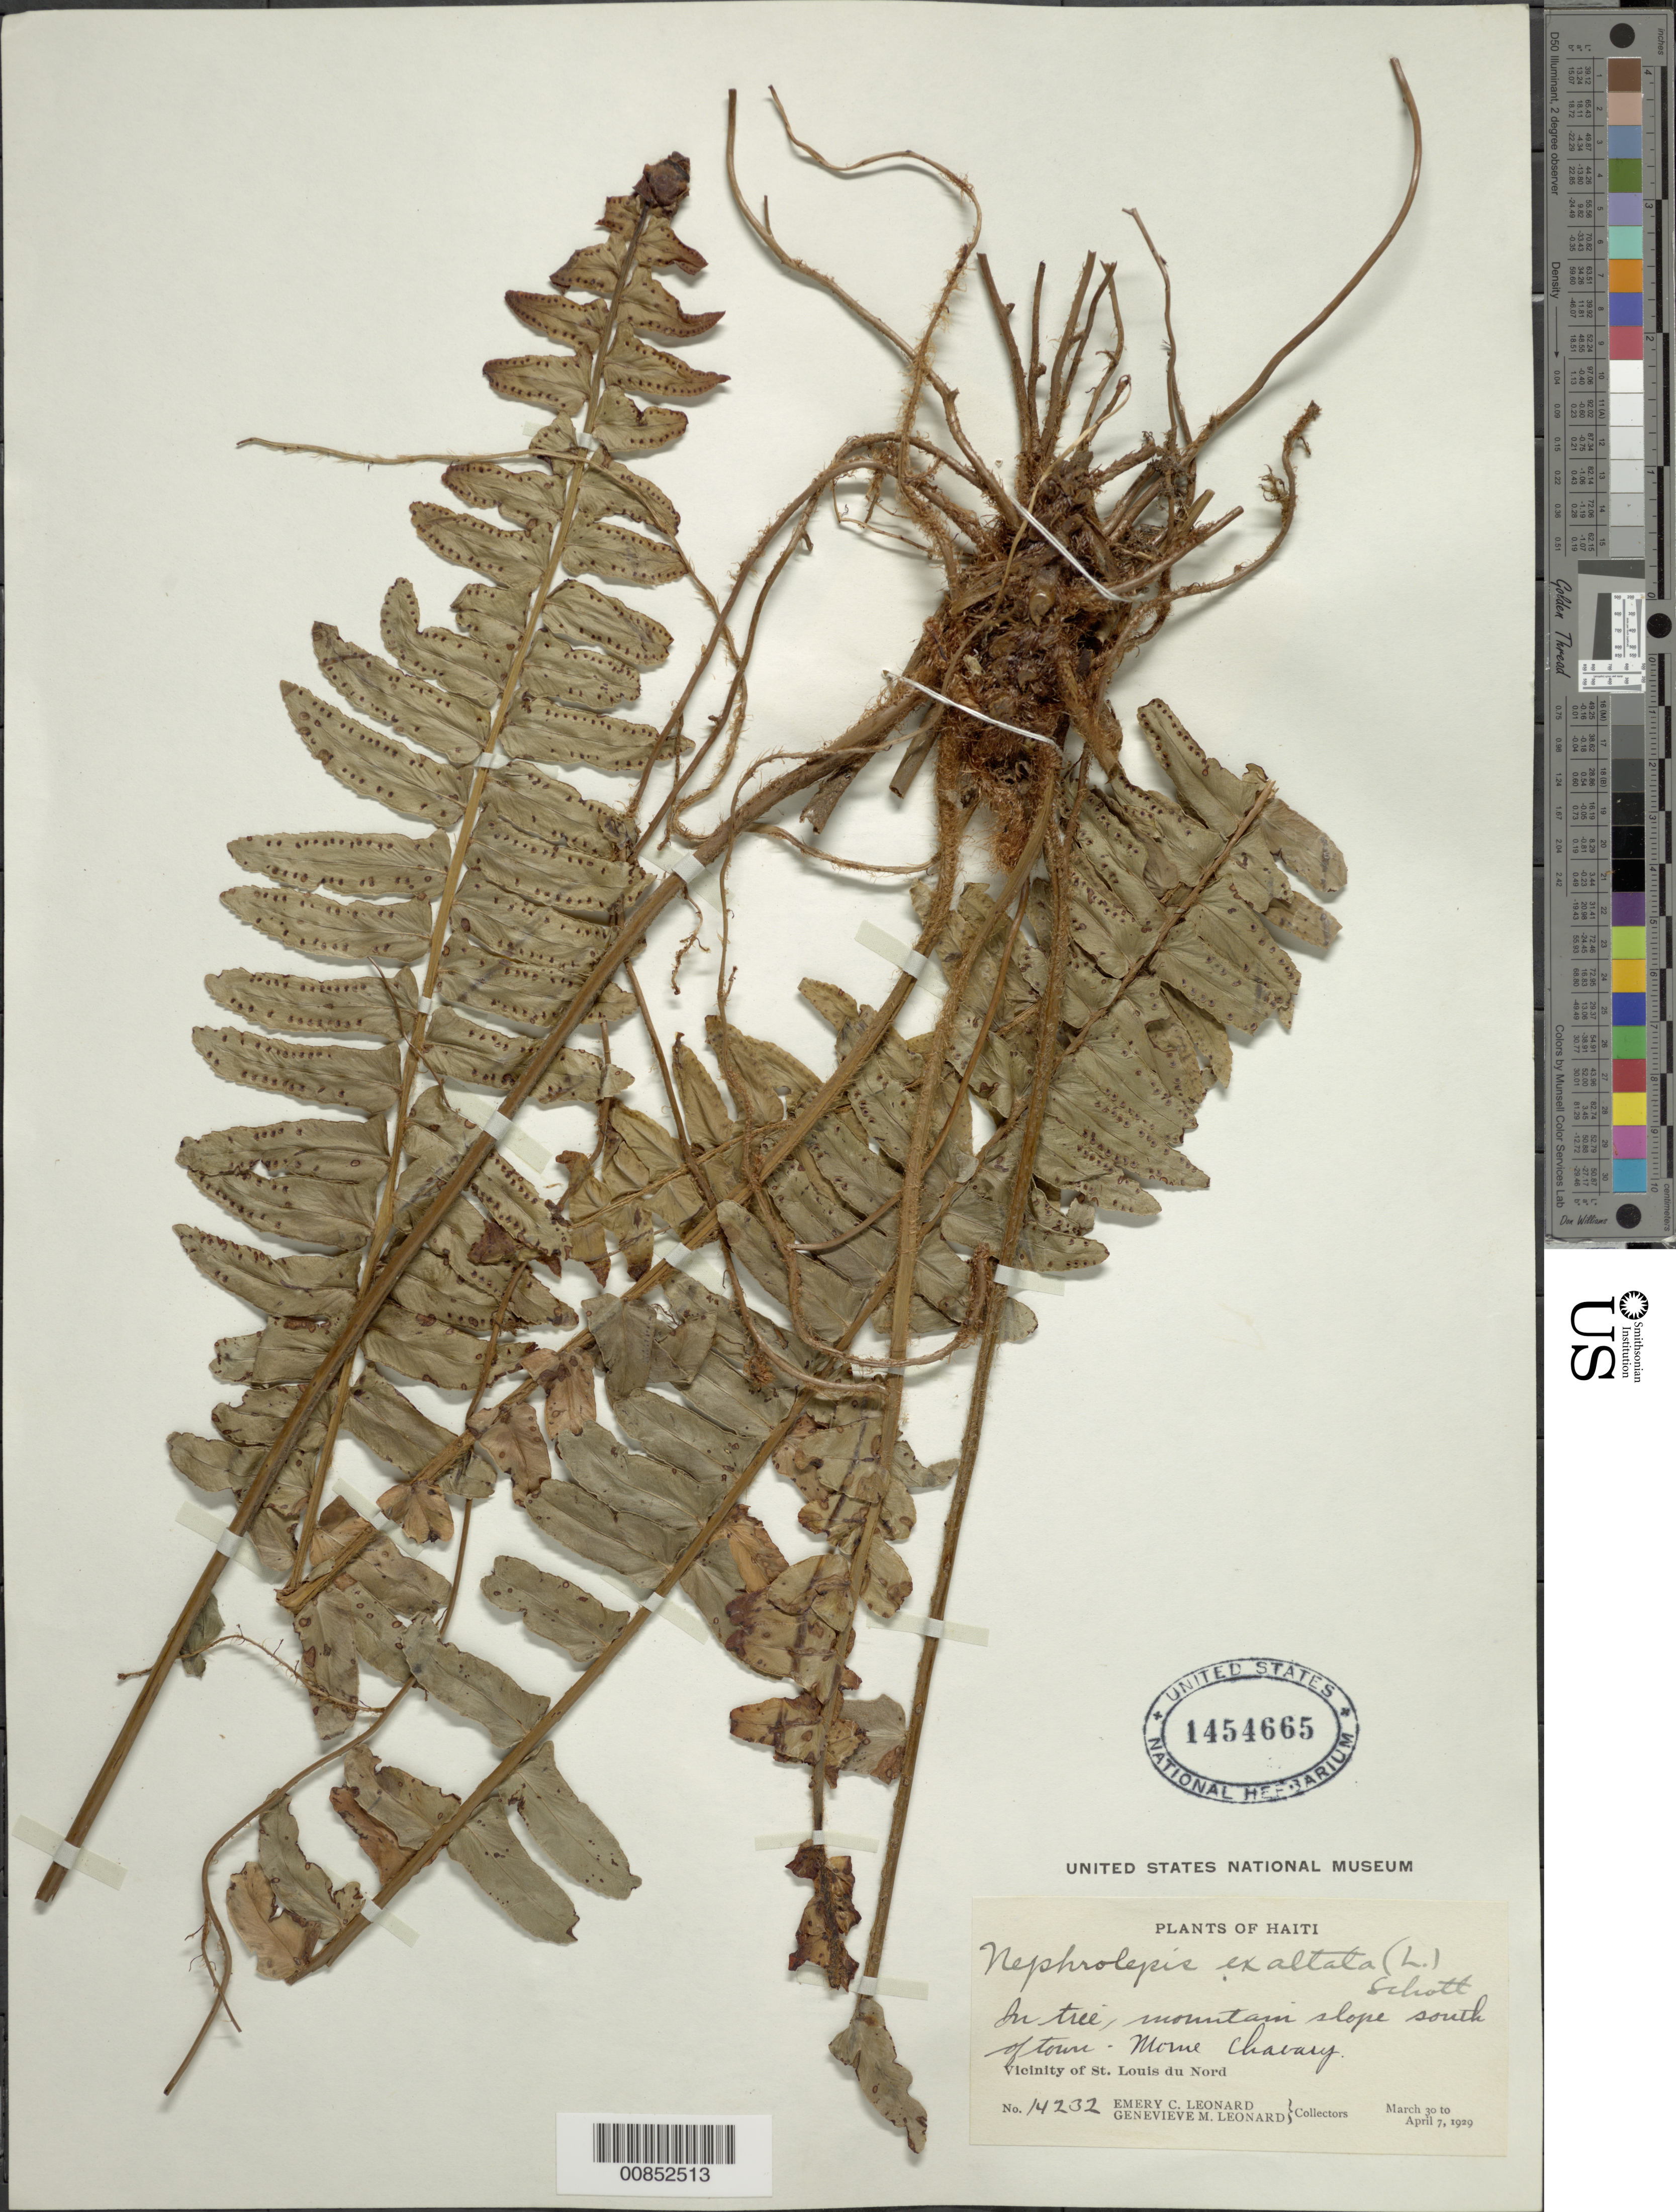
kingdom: Plantae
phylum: Tracheophyta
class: Polypodiopsida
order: Polypodiales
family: Nephrolepidaceae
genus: Nephrolepis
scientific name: Nephrolepis exaltata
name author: (L.) Schott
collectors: E. C. Leonard & G. M. Leonard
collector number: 14232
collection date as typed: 30 Mar 1929 to 07 Apr 1929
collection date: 1929-03-30/1929-04-07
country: Haiti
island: Hispaniola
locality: St. Louis du Nord, Morne Chavary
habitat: Mountain slope, in tree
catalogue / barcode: US 1454665